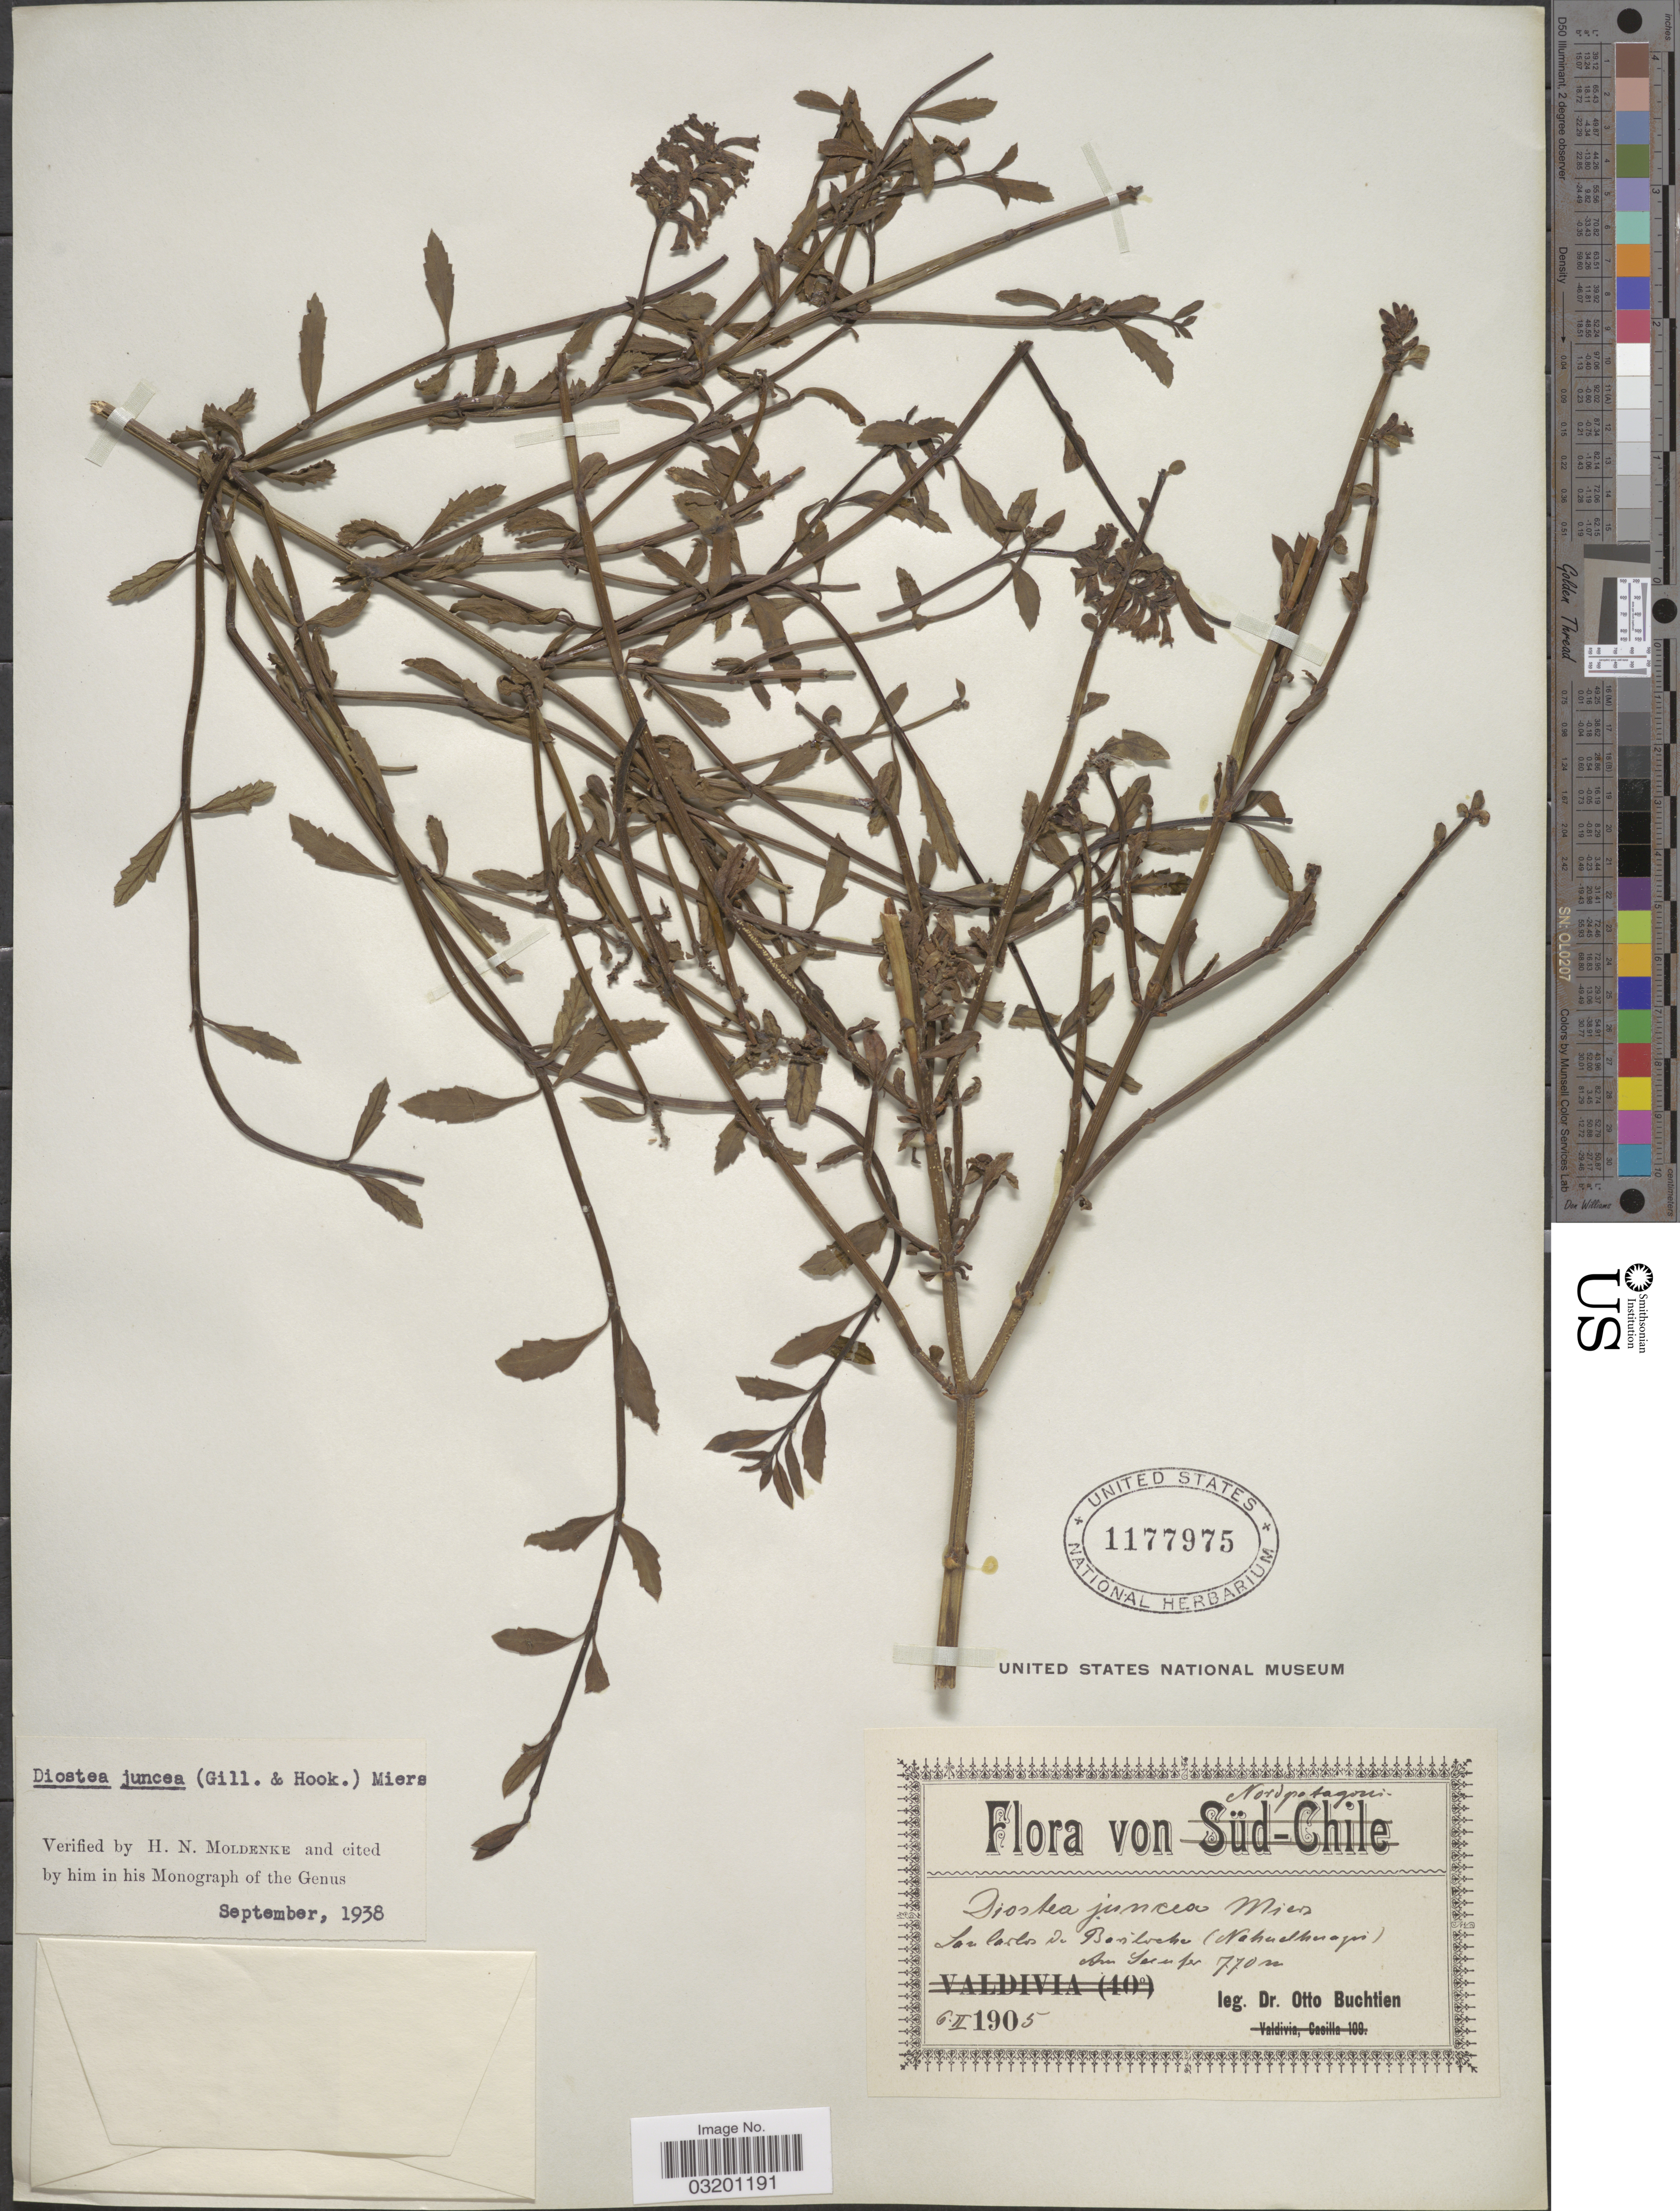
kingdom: Plantae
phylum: Tracheophyta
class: Magnoliopsida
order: Lamiales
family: Verbenaceae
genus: Baillonia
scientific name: Baillonia juncea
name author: Benth.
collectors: O. Buchtien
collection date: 1905-02-06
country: Argentina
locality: Nordpatagoni. San Carlos de Bariloche (Nahuelhuapi).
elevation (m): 770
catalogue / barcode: US 1177975